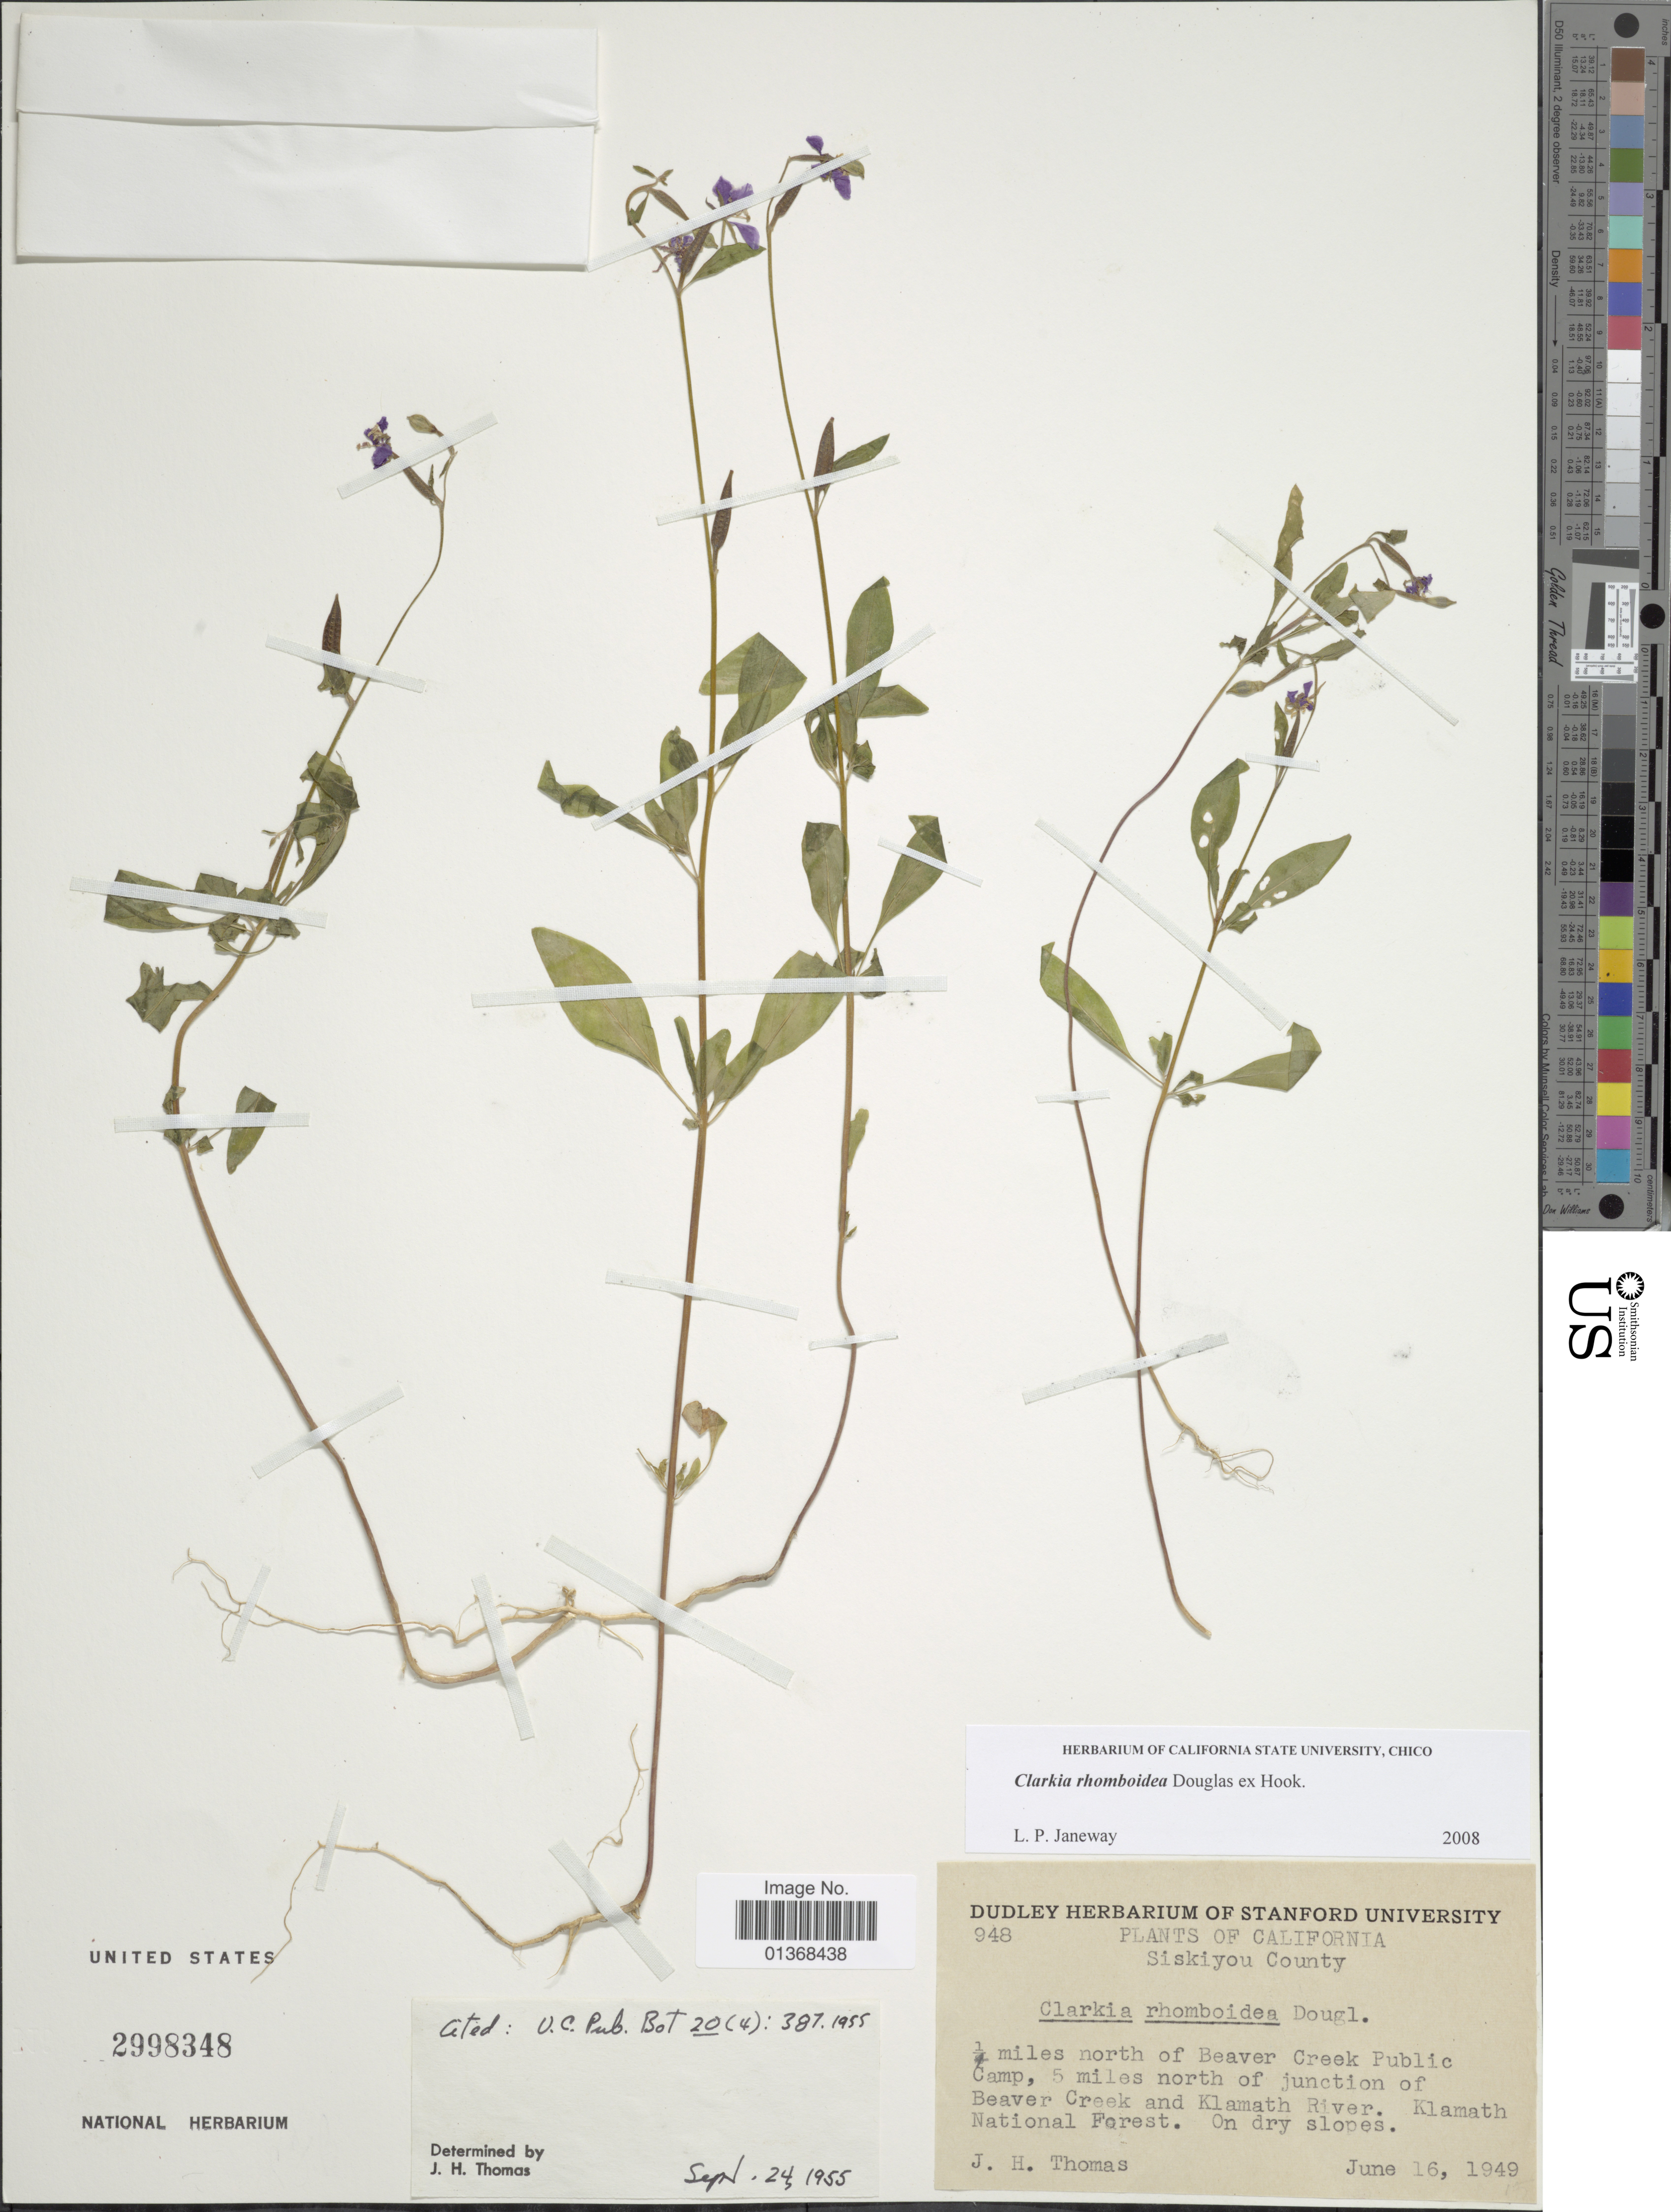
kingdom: Plantae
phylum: Tracheophyta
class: Magnoliopsida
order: Myrtales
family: Onagraceae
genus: Clarkia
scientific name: Clarkia rhomboidea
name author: Douglas ex Hook.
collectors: J. H. Thomas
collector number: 948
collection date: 1949-06-16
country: United States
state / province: California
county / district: Siskiyou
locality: Siskiyou County, ¼ miles north of Beaver Creek Public Camp, 5 miles north of junction of Beaver Creek and Klamath River. Klamat National Forest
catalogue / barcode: US 2998348